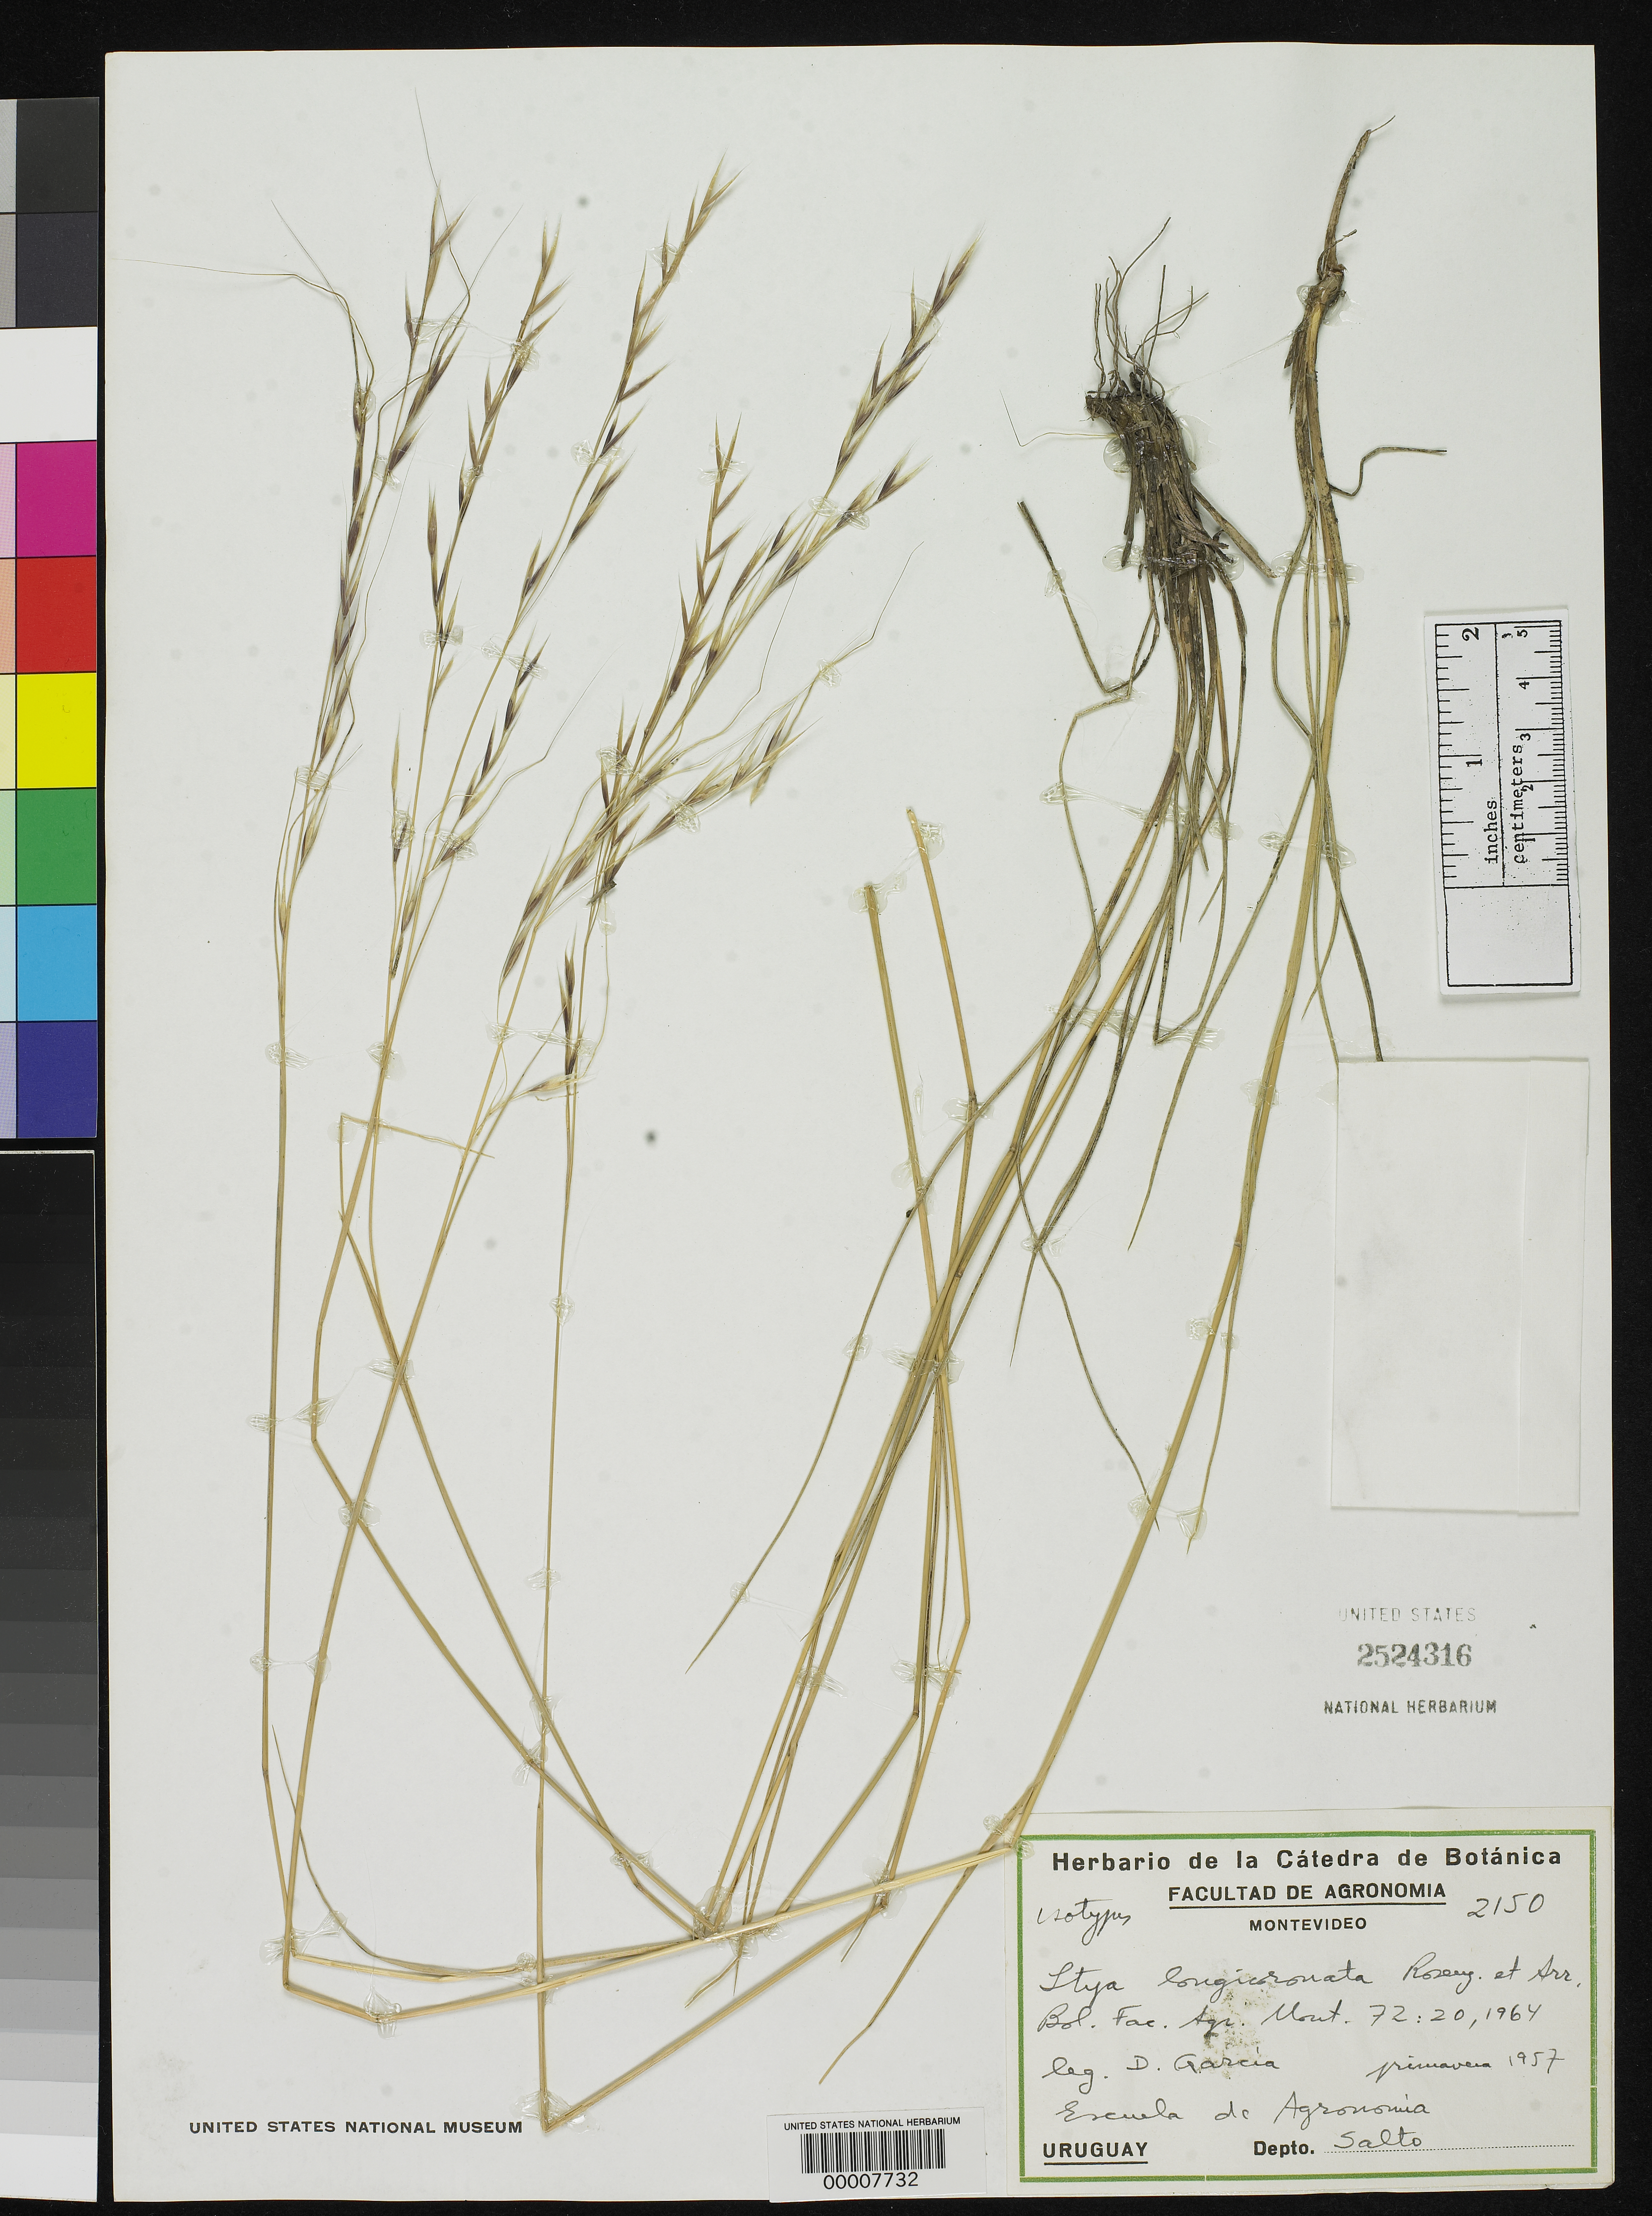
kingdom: Plantae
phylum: Tracheophyta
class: Liliopsida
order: Poales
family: Poaceae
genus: Stipa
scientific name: Stipa longicoronata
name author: Roseng. & Arrillaga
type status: Isotype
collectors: D. Garcia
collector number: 2150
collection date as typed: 1957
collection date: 1957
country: Uruguay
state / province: Salto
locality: Escuela de Agronomia.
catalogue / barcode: US 2524316